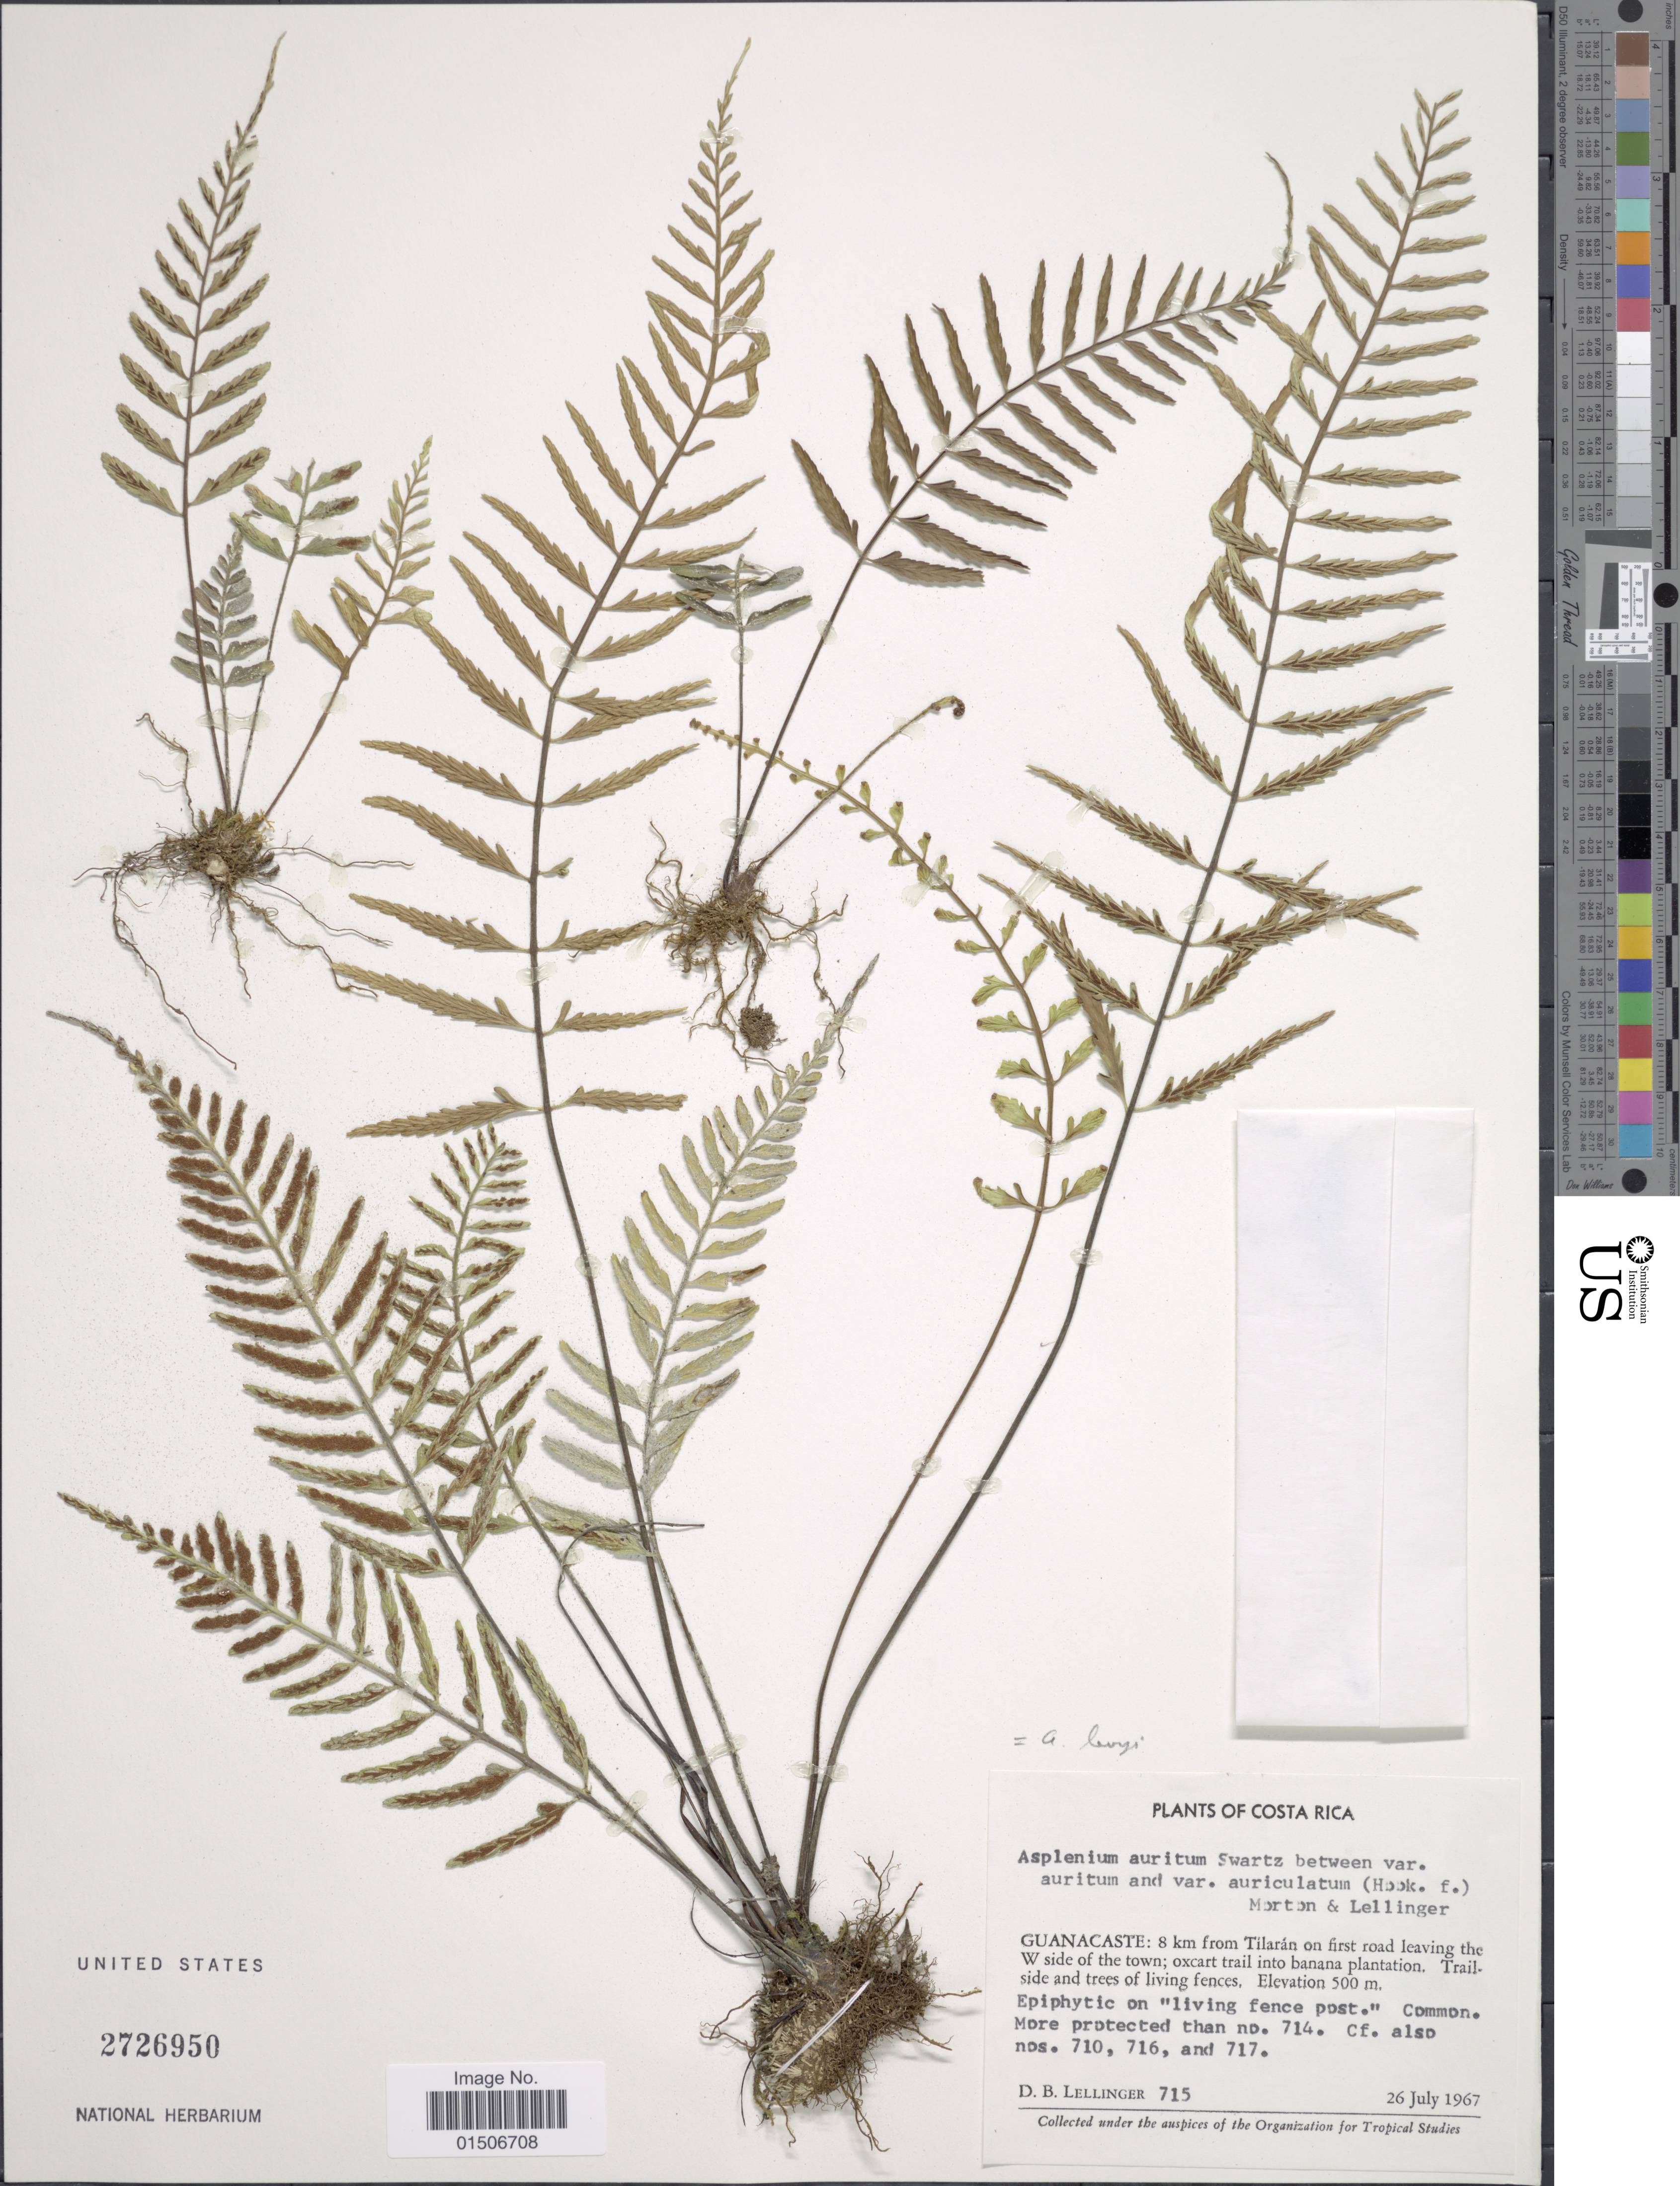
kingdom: Plantae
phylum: Tracheophyta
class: Polypodiopsida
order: Polypodiales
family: Aspleniaceae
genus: Asplenium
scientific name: Asplenium levyi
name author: E. Fourn.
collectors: D. B. Lellinger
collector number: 715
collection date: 1967-07-26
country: Costa Rica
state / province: Guanacaste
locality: Guanacaste: 8 km from Tilarán on first road leaving the W side of the town; oxcrt trail into banana plantation. Trailside and trees of living fences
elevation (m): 500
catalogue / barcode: US 2726950